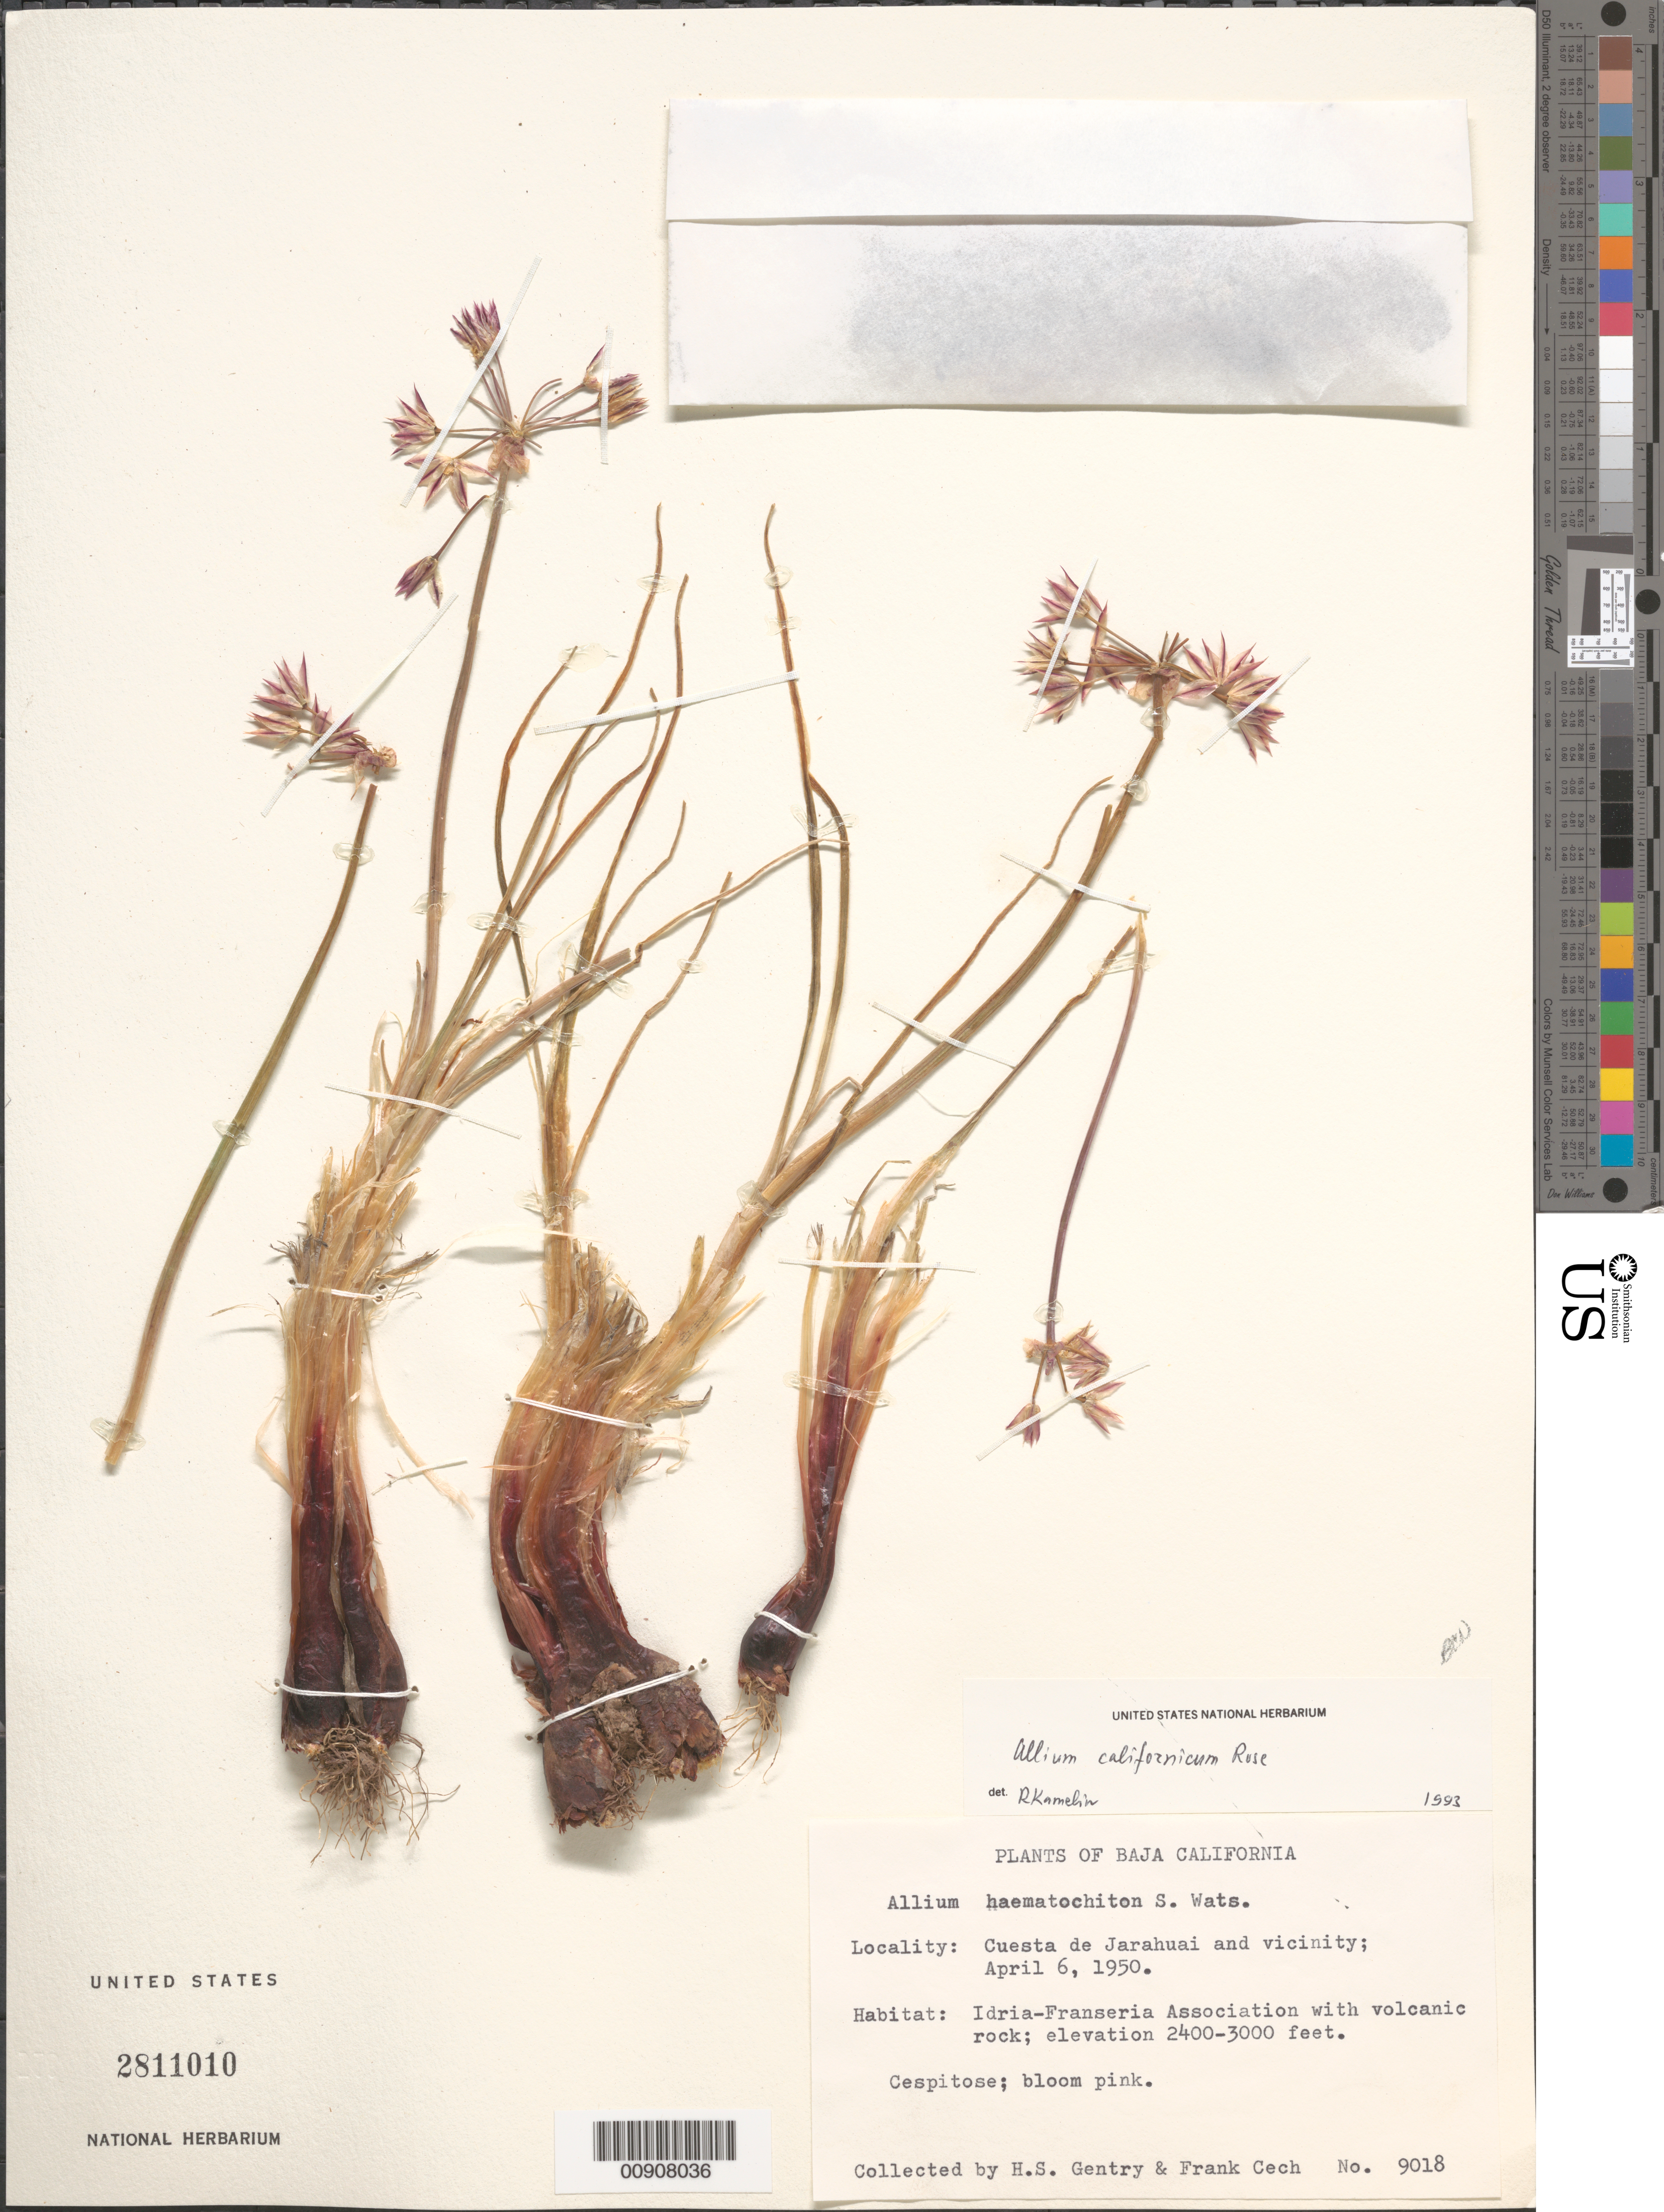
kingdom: Plantae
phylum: Tracheophyta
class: Liliopsida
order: Asparagales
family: Amaryllidaceae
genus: Allium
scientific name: Allium californicum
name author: Rose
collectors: H. S. Gentry & F. Cech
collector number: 9018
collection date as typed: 06 Apr 1950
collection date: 1950-04-06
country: Mexico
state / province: Baja California Norte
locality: Cuesta de Jarahuai and vicinity. Baja California.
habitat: Idria-Franseria Association with volcanic rock.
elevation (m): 732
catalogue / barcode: US 2811010